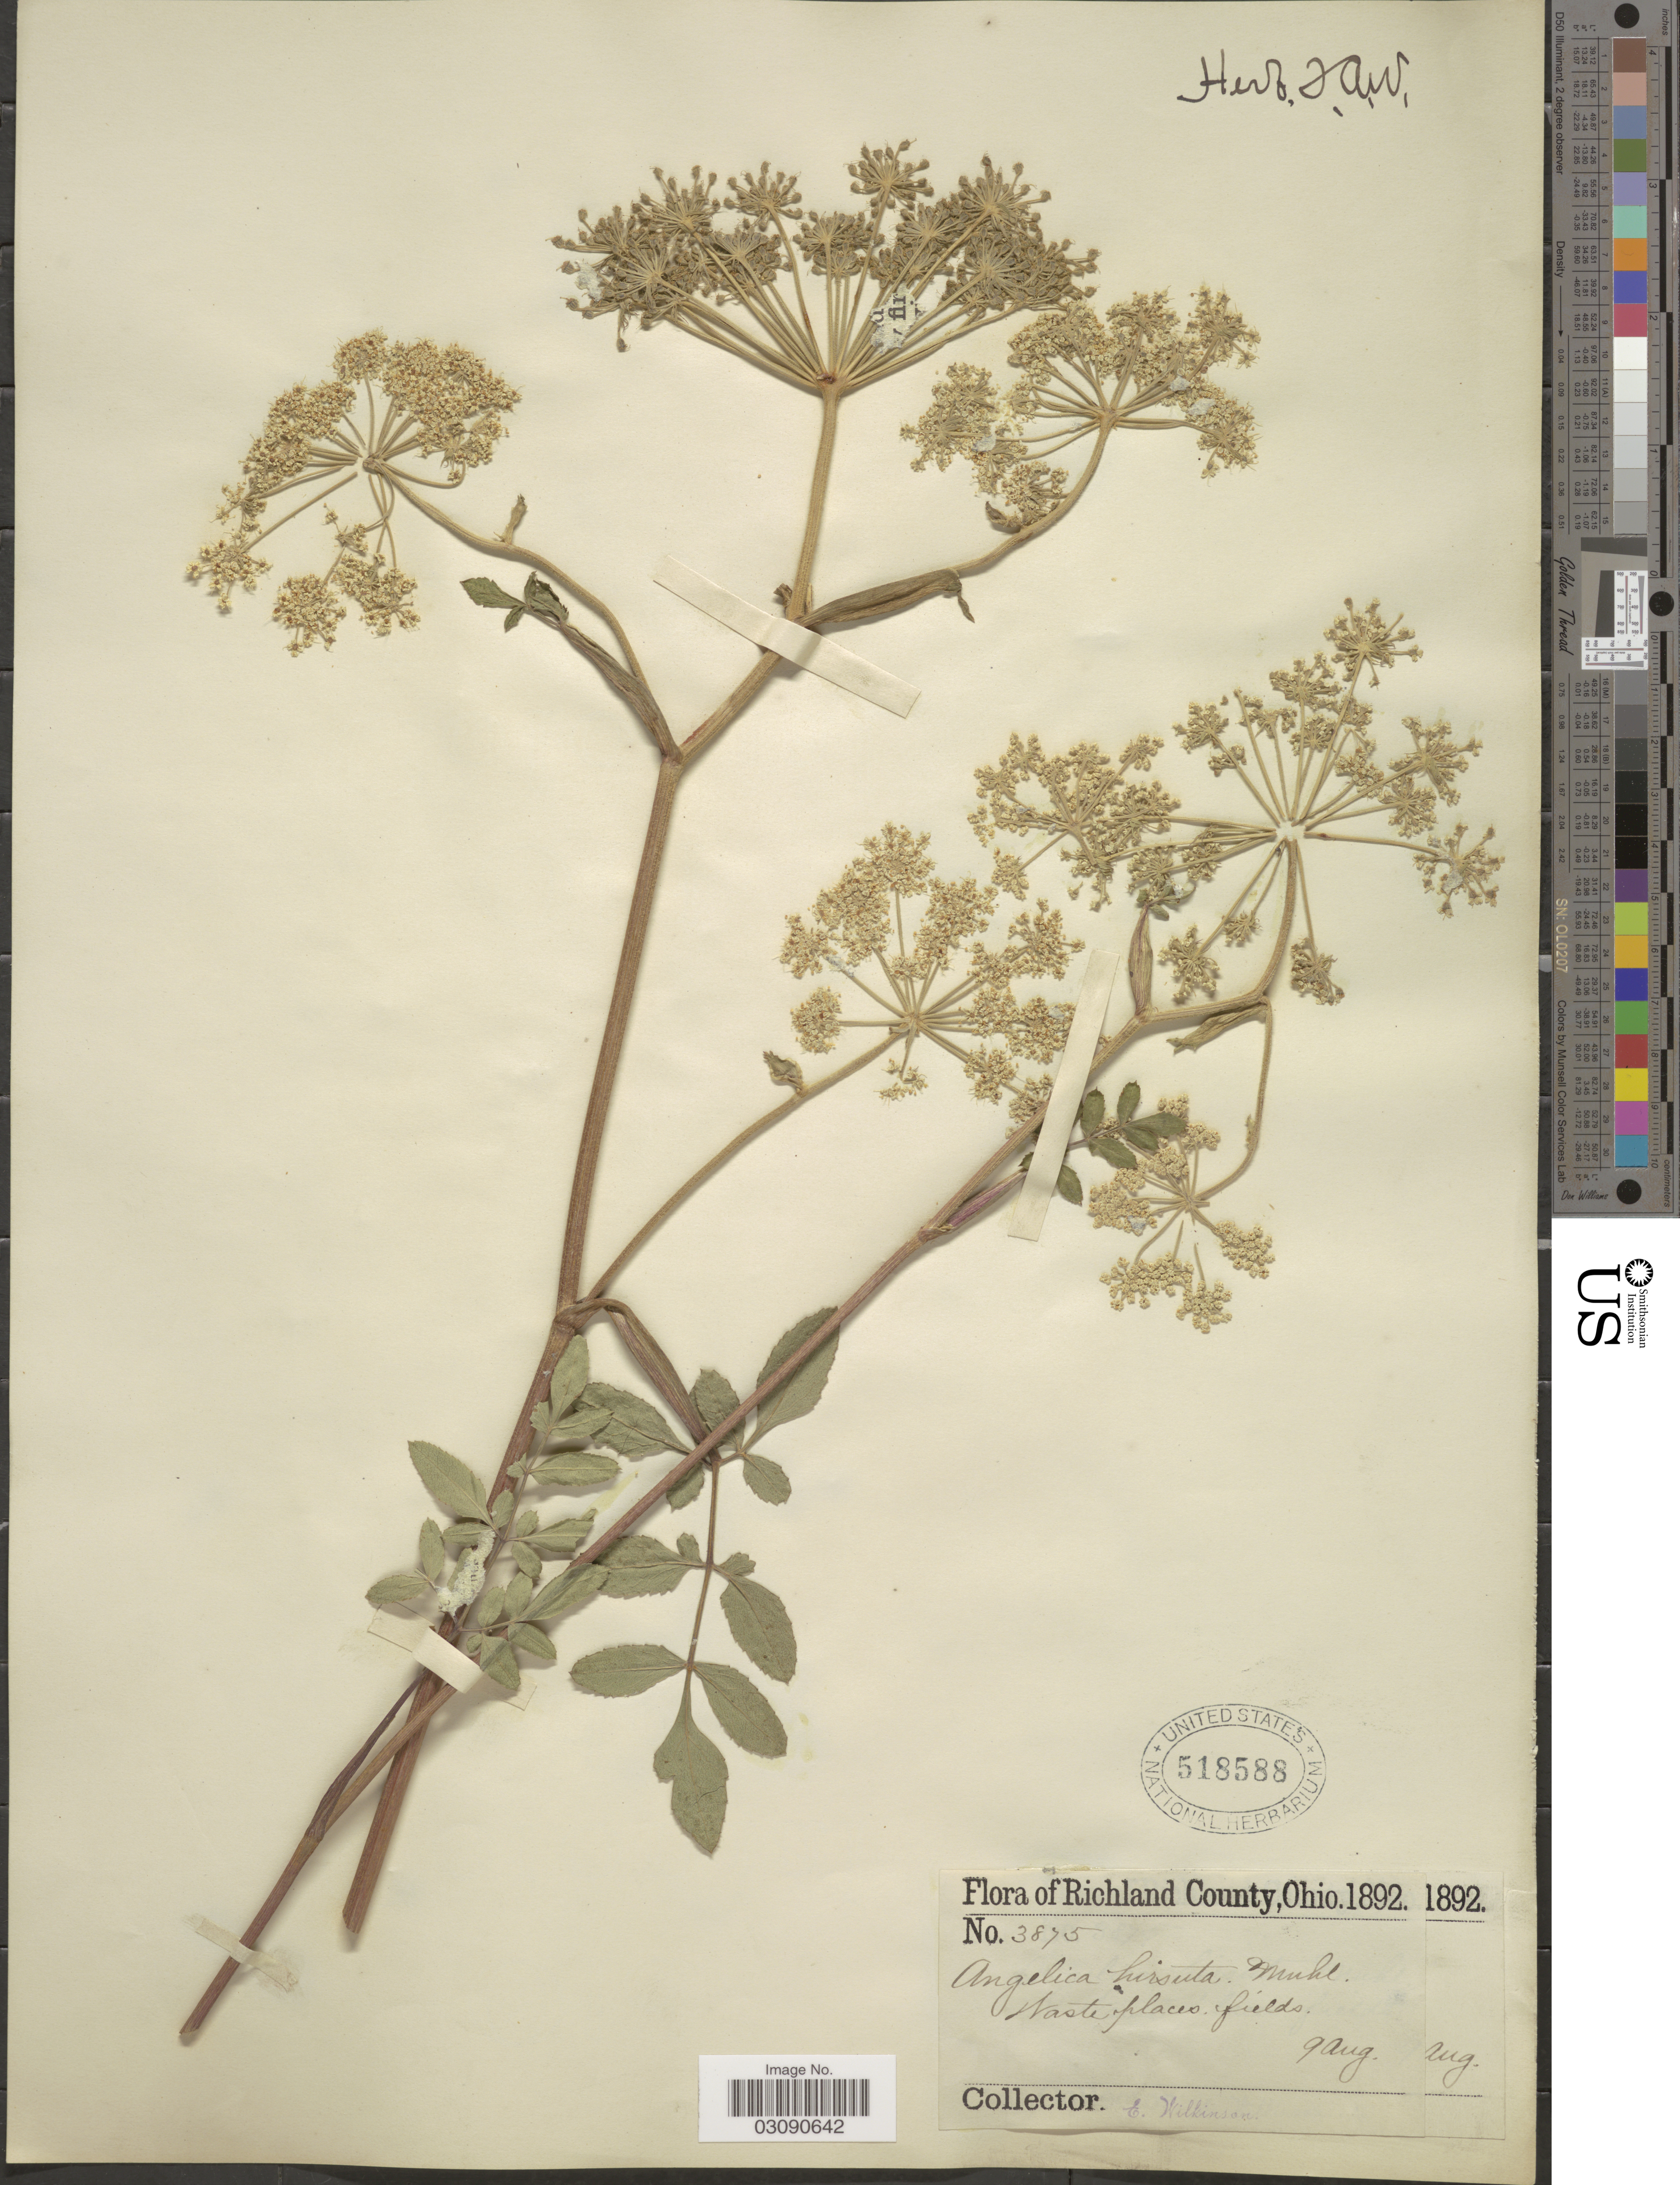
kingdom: Plantae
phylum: Tracheophyta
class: Magnoliopsida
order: Apiales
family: Apiaceae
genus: Angelica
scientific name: Angelica venenosa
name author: (Greenway) Fernald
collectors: E. Wilkinson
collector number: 3875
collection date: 1892-08-09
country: United States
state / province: Ohio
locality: Richland County.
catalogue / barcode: US 518588